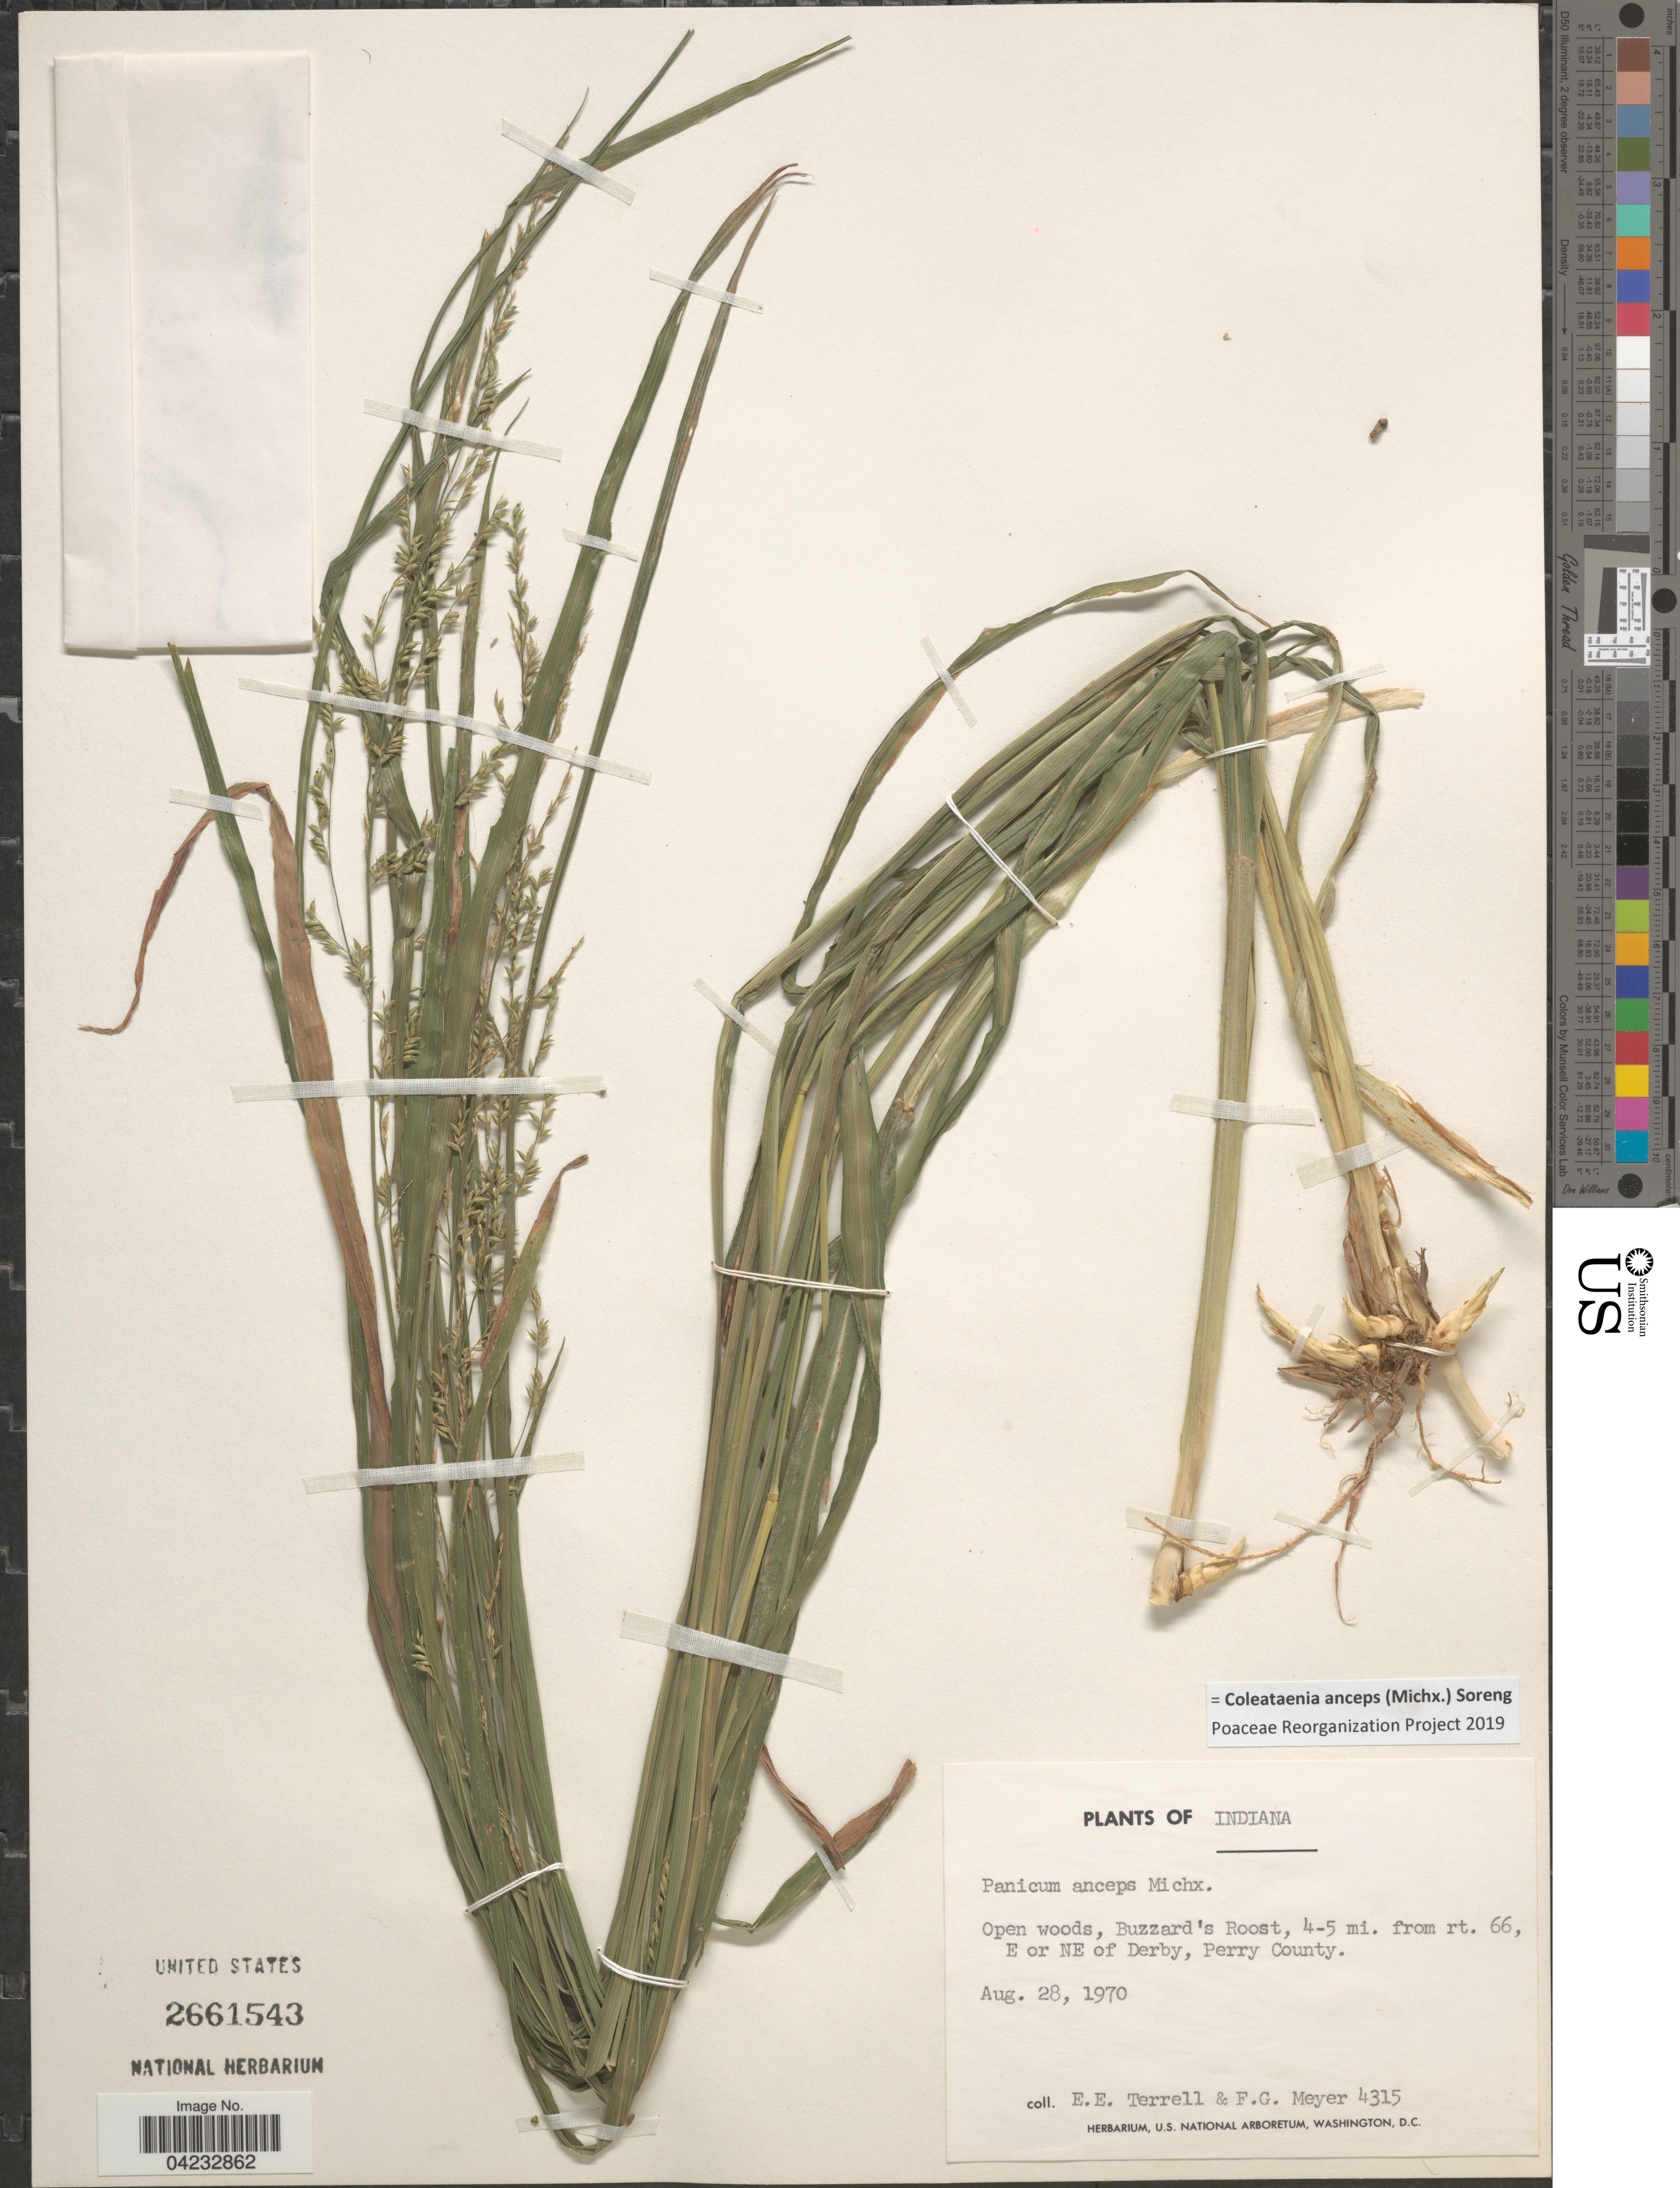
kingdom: Plantae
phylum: Tracheophyta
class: Liliopsida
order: Poales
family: Poaceae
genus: Coleataenia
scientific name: Coleataenia anceps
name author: (Michx.) Soreng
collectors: E. E. Terrell & F. G. Meyer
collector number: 4315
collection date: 1970-08-28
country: United States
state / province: Indiana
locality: Buzzard's Roost, 4-5 mi. from rt. 66, E or NE of Derby, Perry County.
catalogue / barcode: US 2661543